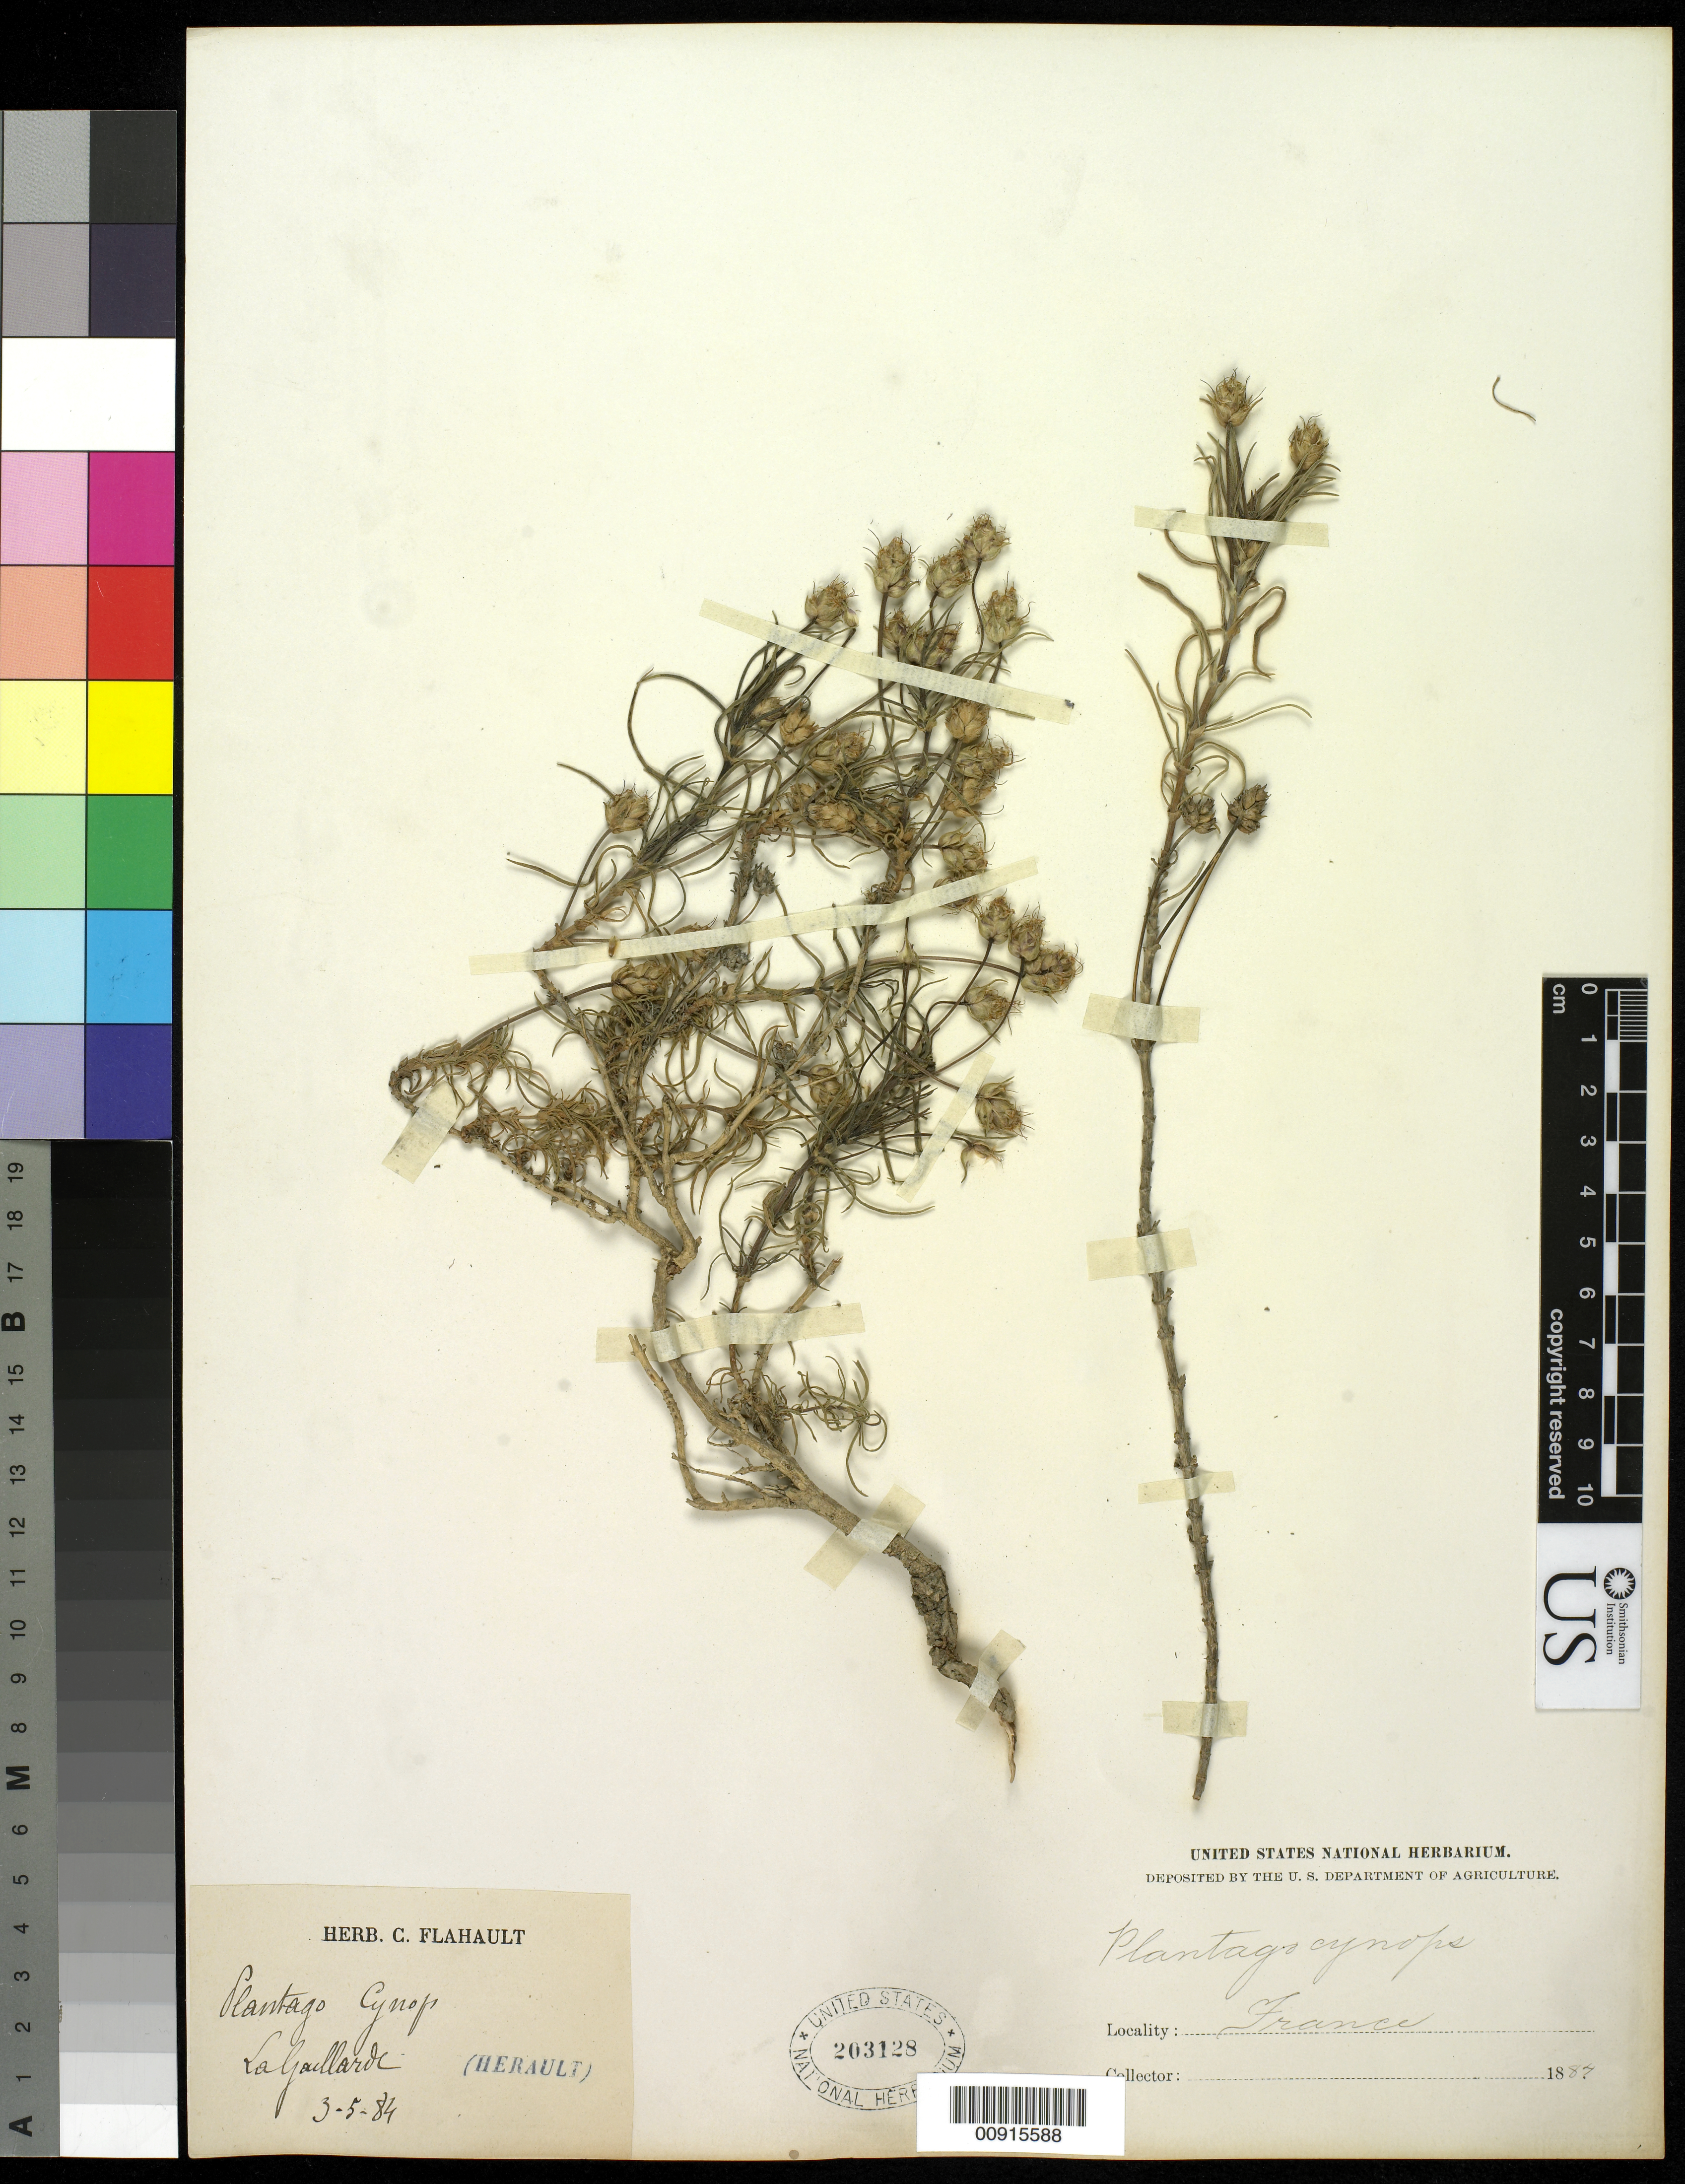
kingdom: Plantae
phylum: Tracheophyta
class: Magnoliopsida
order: Lamiales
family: Plantaginaceae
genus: Plantago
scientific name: Plantago sempervirens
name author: Crantz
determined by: Shipunov, Alexey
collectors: C. H. Flahault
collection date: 1884-05-03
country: France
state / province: Occitanie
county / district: Hérault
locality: La Gaillarde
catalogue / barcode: US 203128